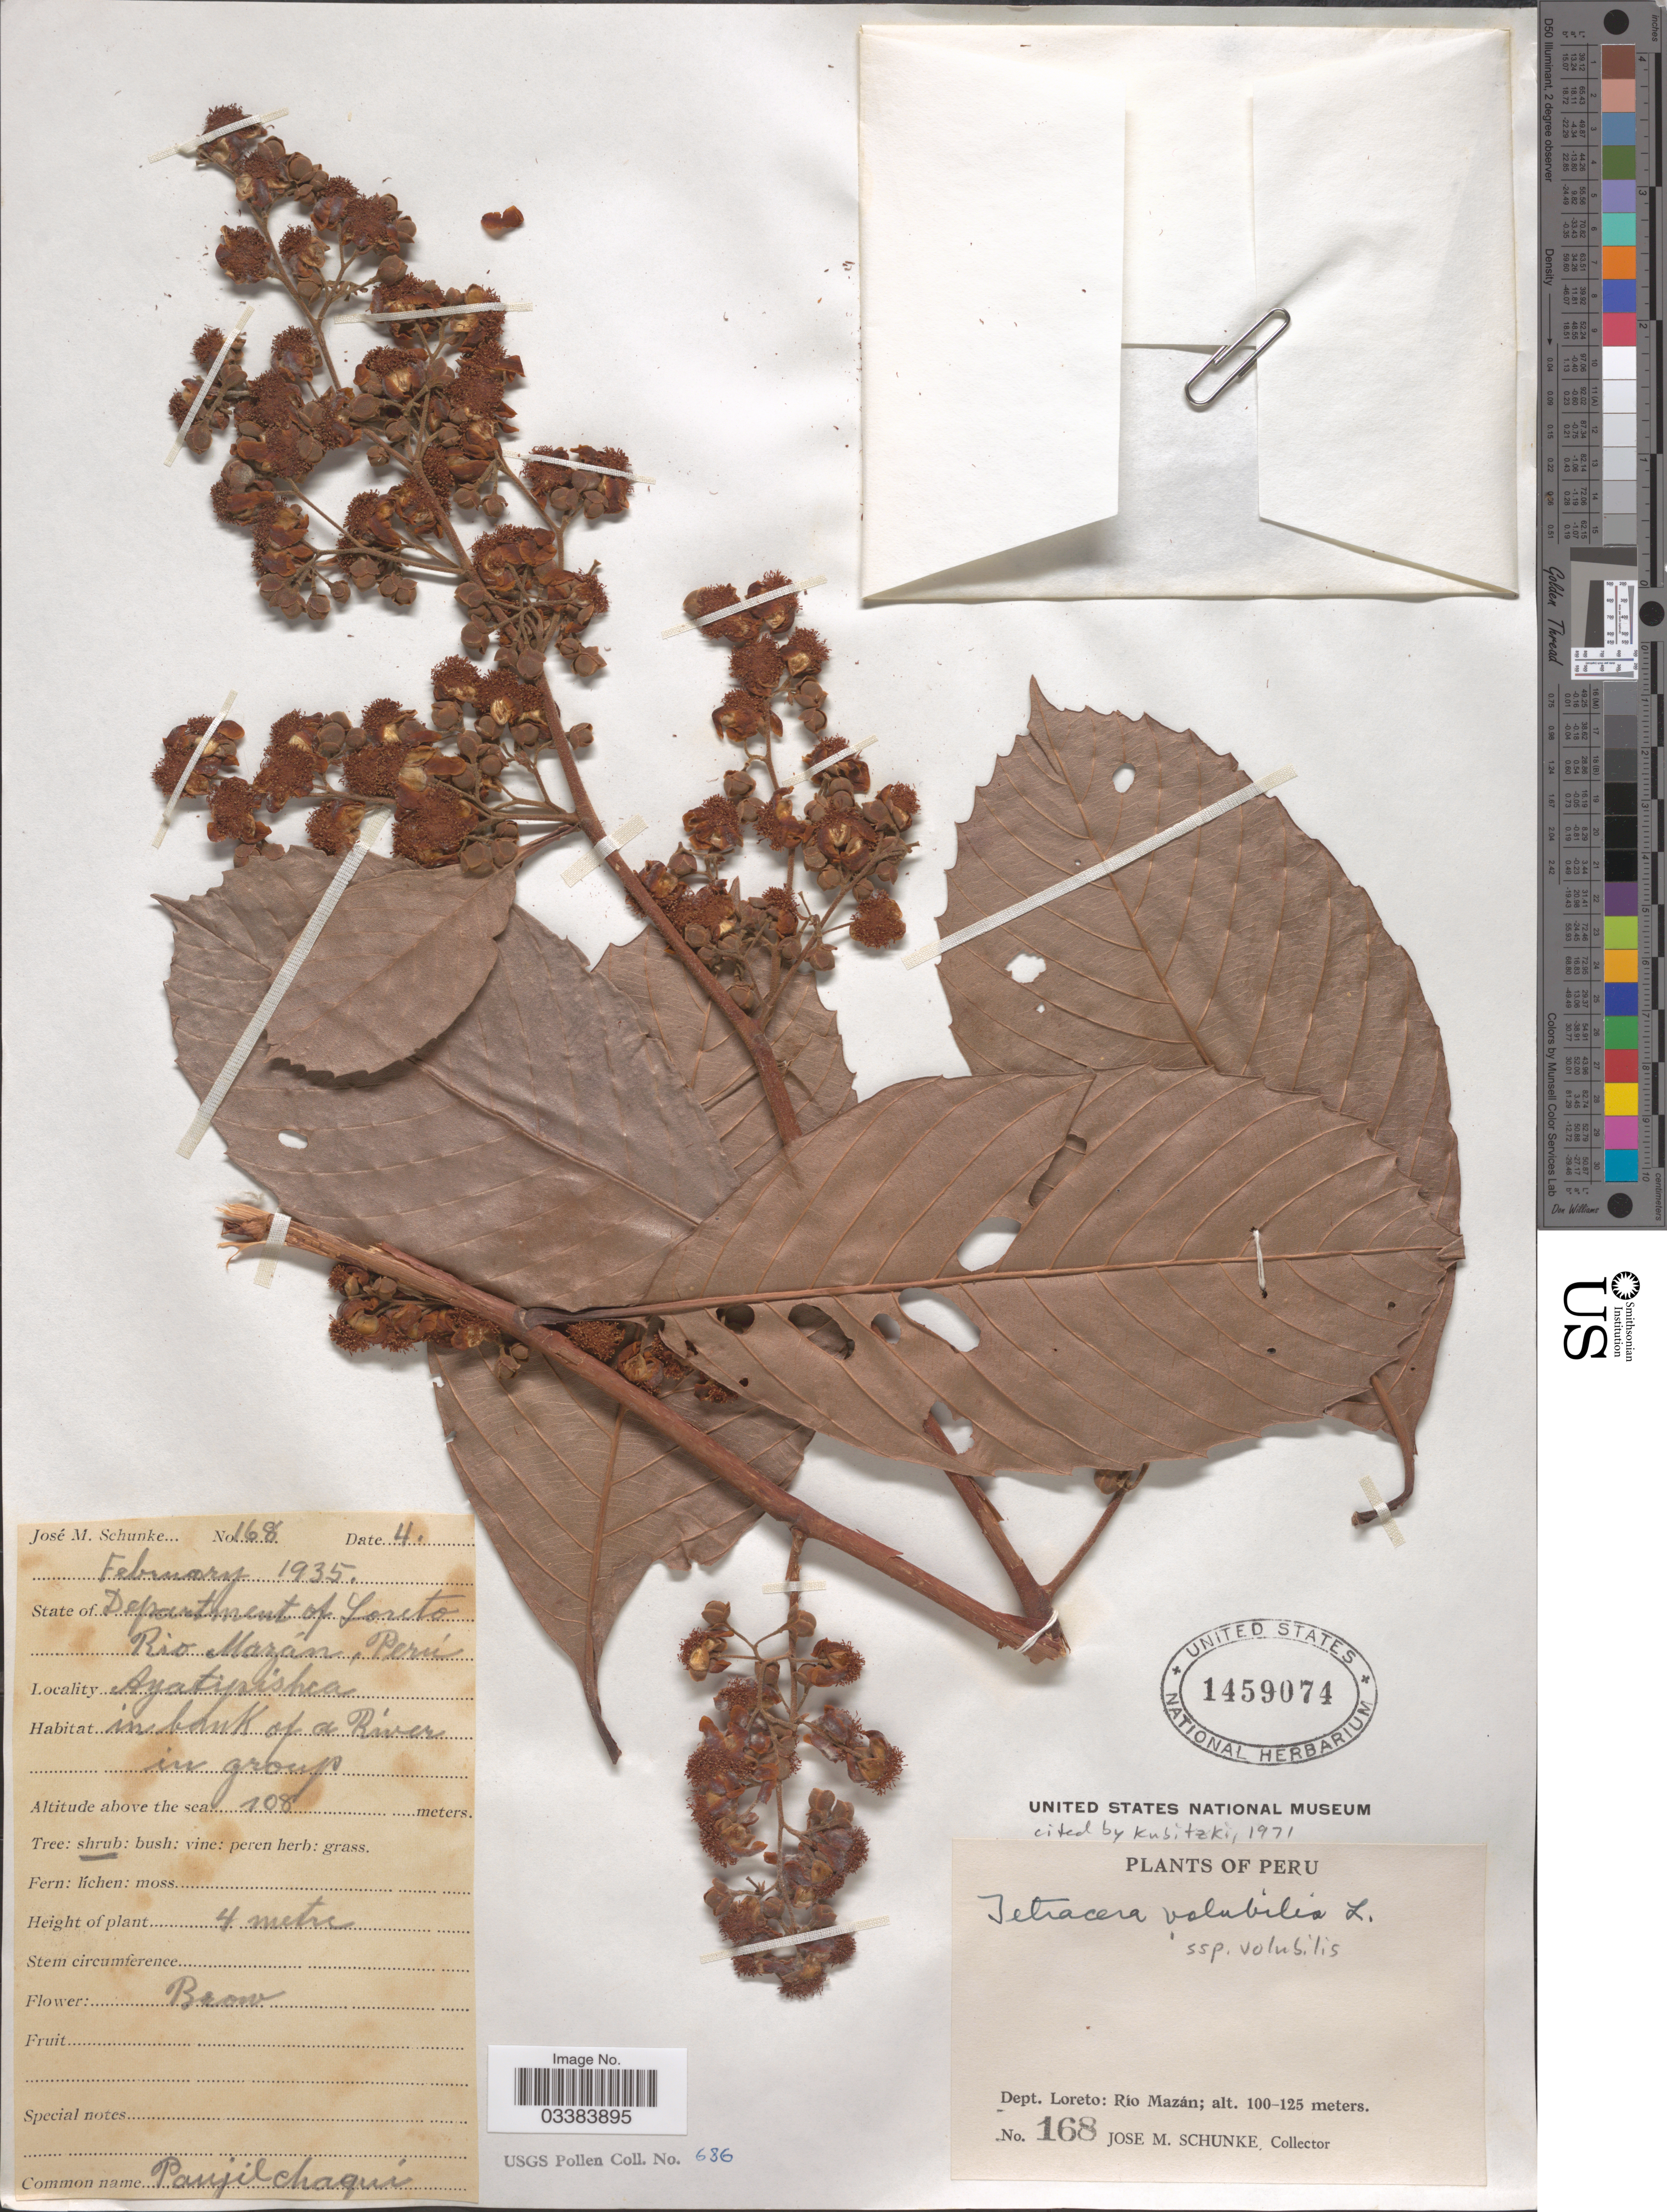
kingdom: Plantae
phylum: Tracheophyta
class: Magnoliopsida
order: Dilleniales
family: Dilleniaceae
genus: Tetracera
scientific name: Tetracera volubilis subsp. volubilis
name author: L.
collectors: J. M. Schunke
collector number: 168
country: Peru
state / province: Loreto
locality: Ayatipishca, Río Mazán, Department of Loreto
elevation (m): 108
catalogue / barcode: US 1459074